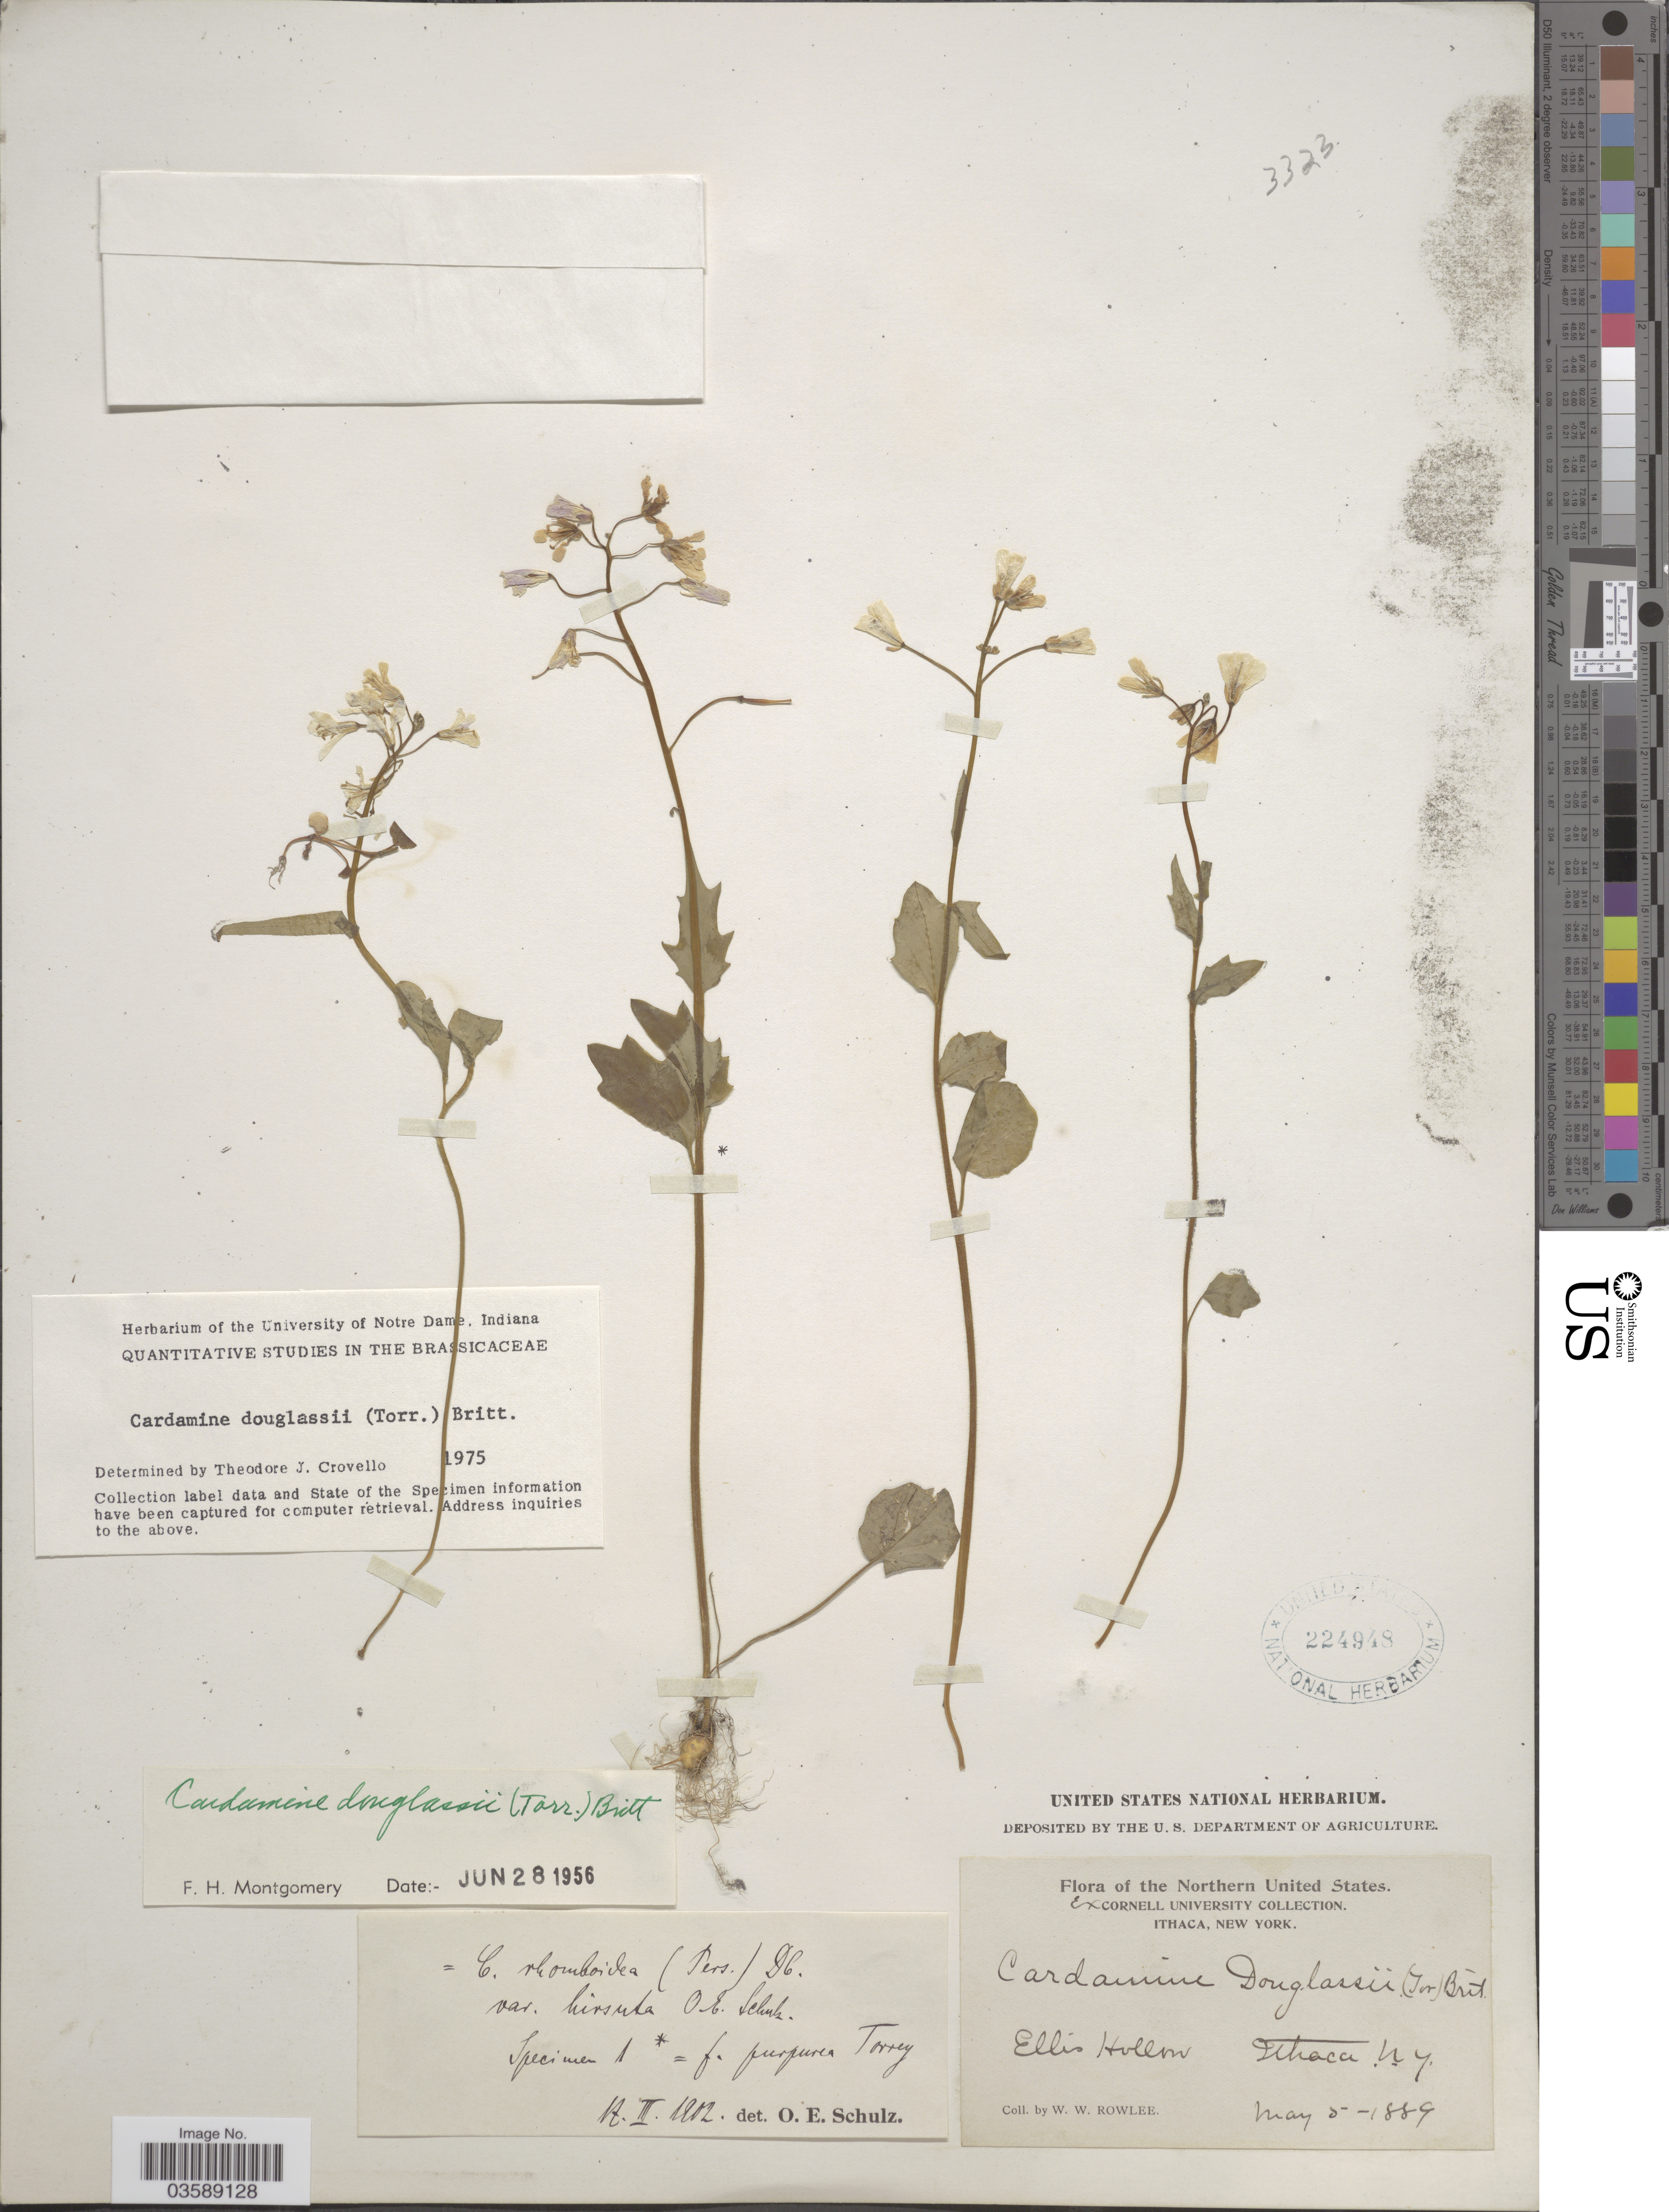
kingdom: Plantae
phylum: Tracheophyta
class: Magnoliopsida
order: Brassicales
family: Brassicaceae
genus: Cardamine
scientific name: Cardamine douglassii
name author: Britton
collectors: W. W. Rowlee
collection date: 1889-05-05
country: United States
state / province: New York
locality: The Northern United States. Ithaca. Ellis Hollow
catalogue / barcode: US 224948